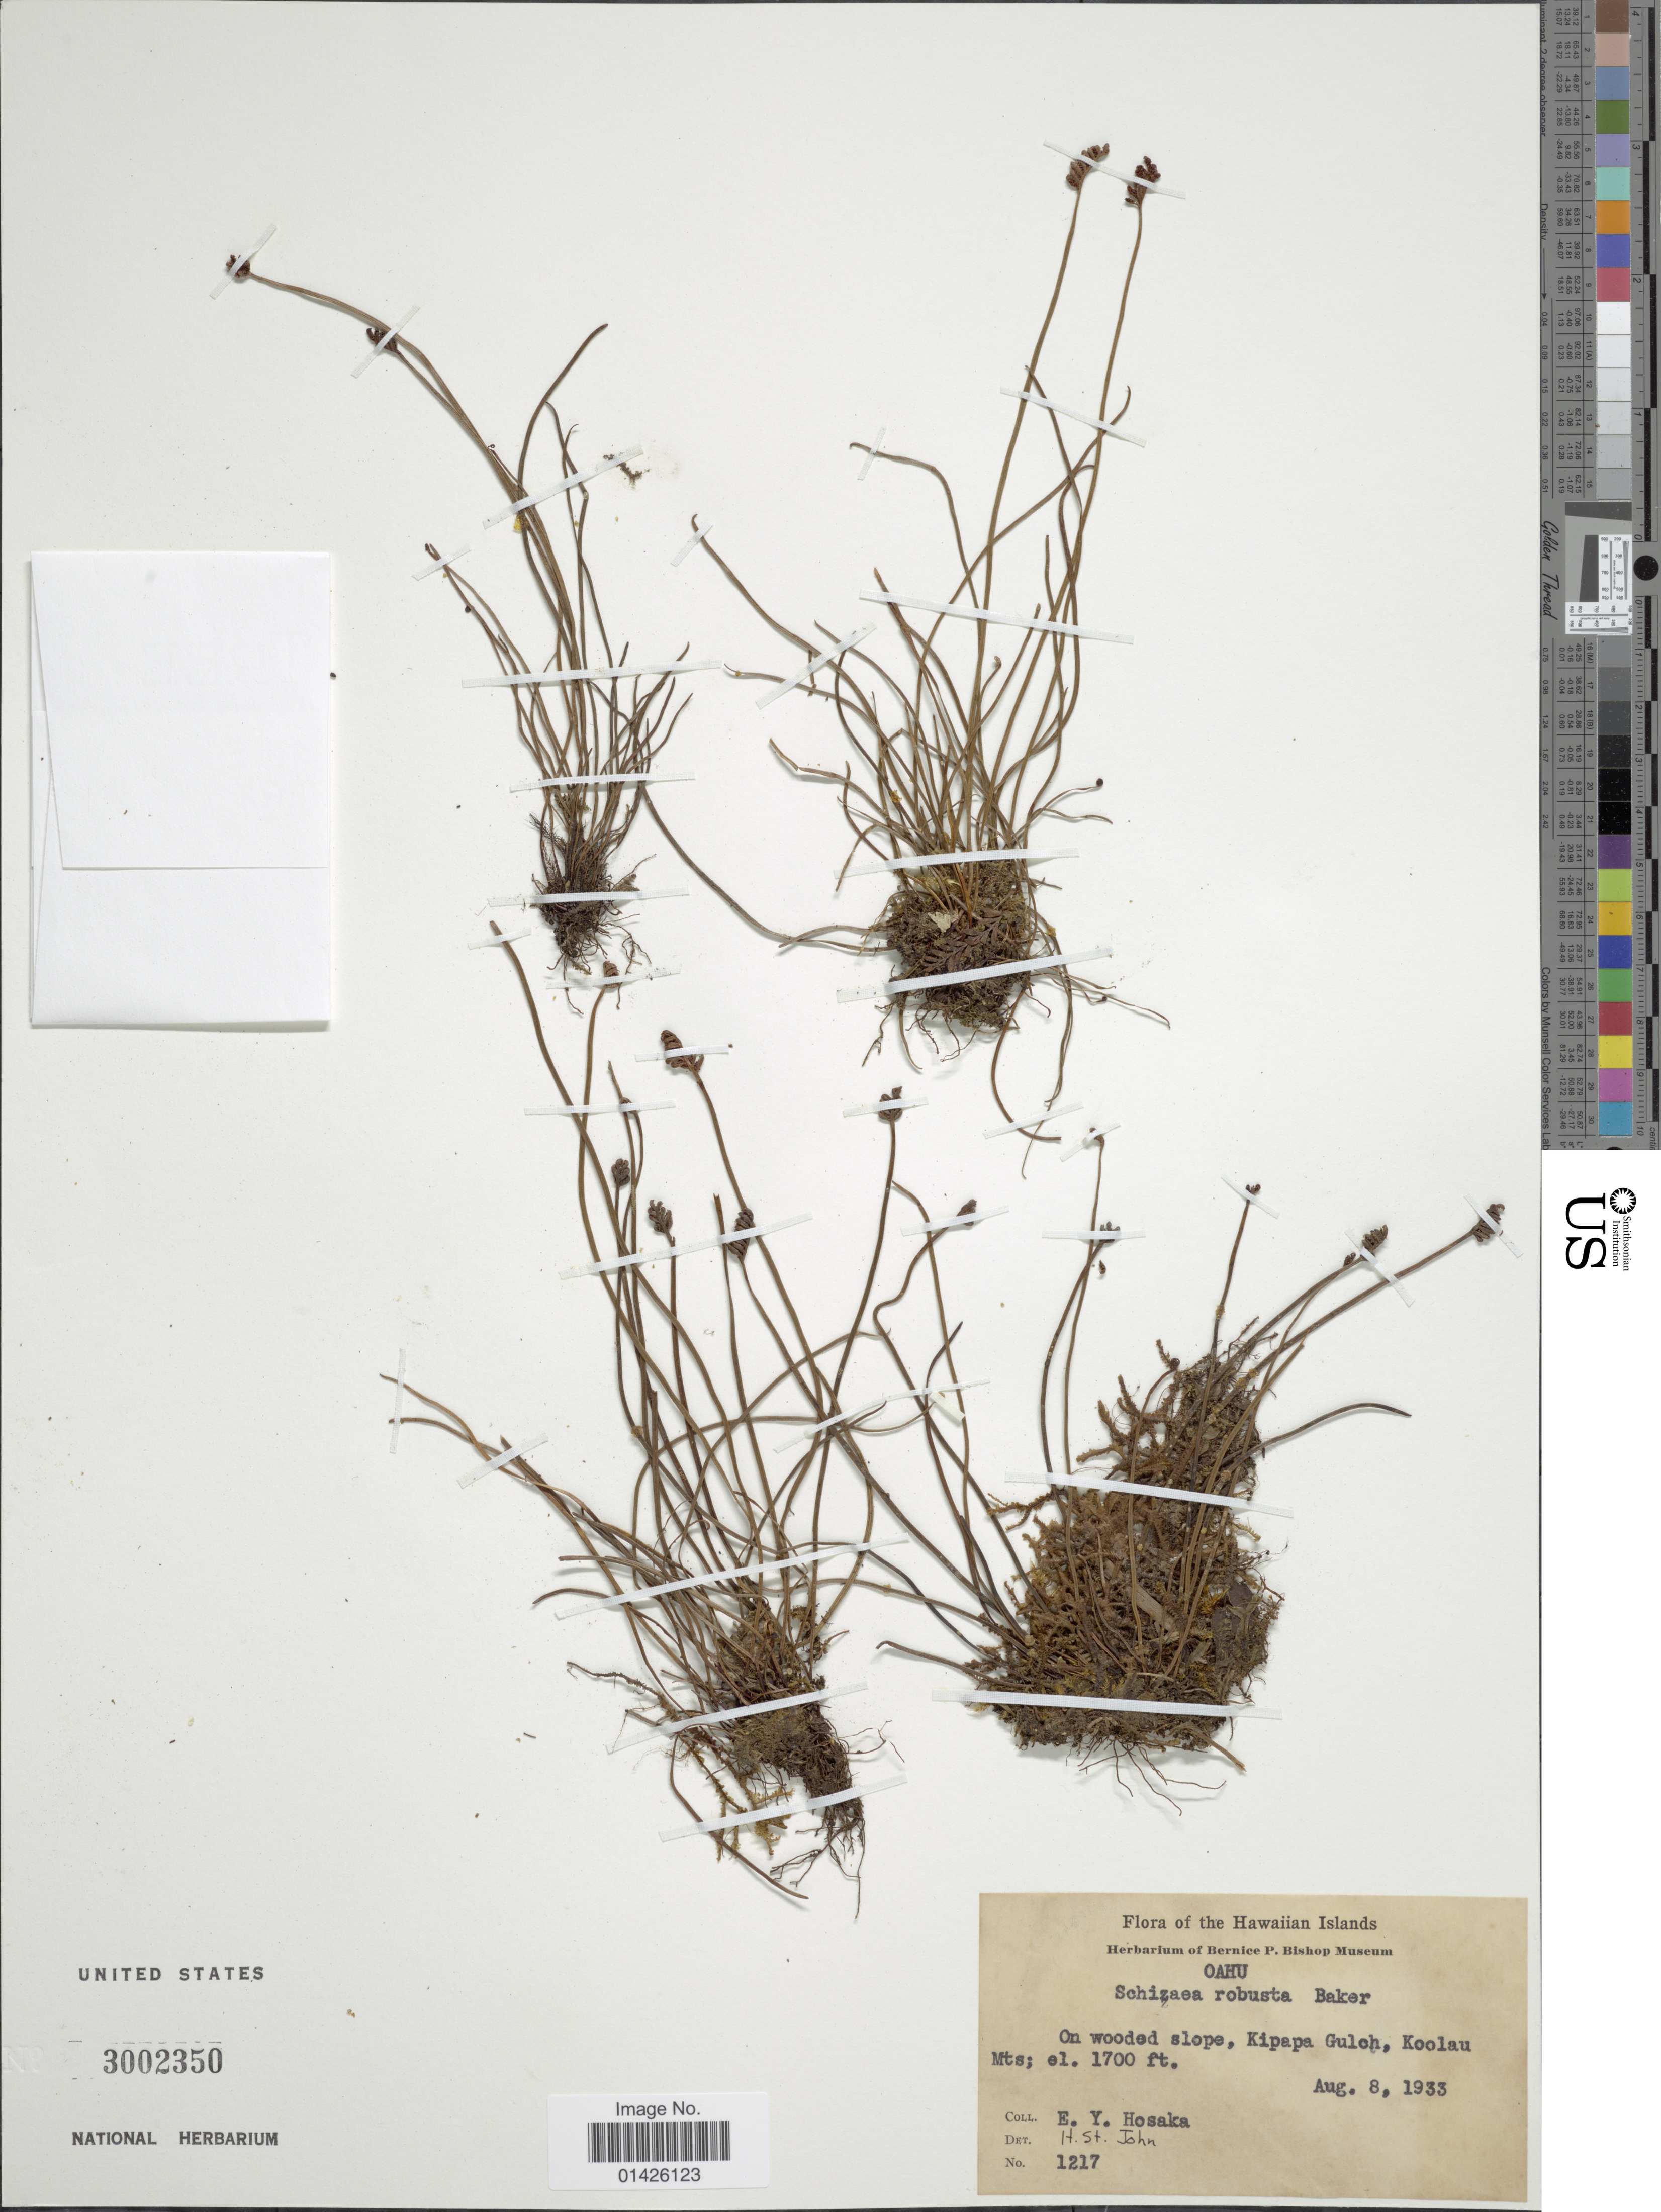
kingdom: Plantae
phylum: Tracheophyta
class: Polypodiopsida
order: Schizaeales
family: Schizaeaceae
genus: Schizaea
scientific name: Schizaea robusta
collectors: E. Y. Hosaka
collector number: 1217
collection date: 1933-08-08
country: United States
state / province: Hawaii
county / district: Honolulu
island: Oahu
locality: The Hawaiian Island, Oahu, On wooded slope, Kipapa Guleh, Koolau Mts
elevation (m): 518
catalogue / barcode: US 3002350